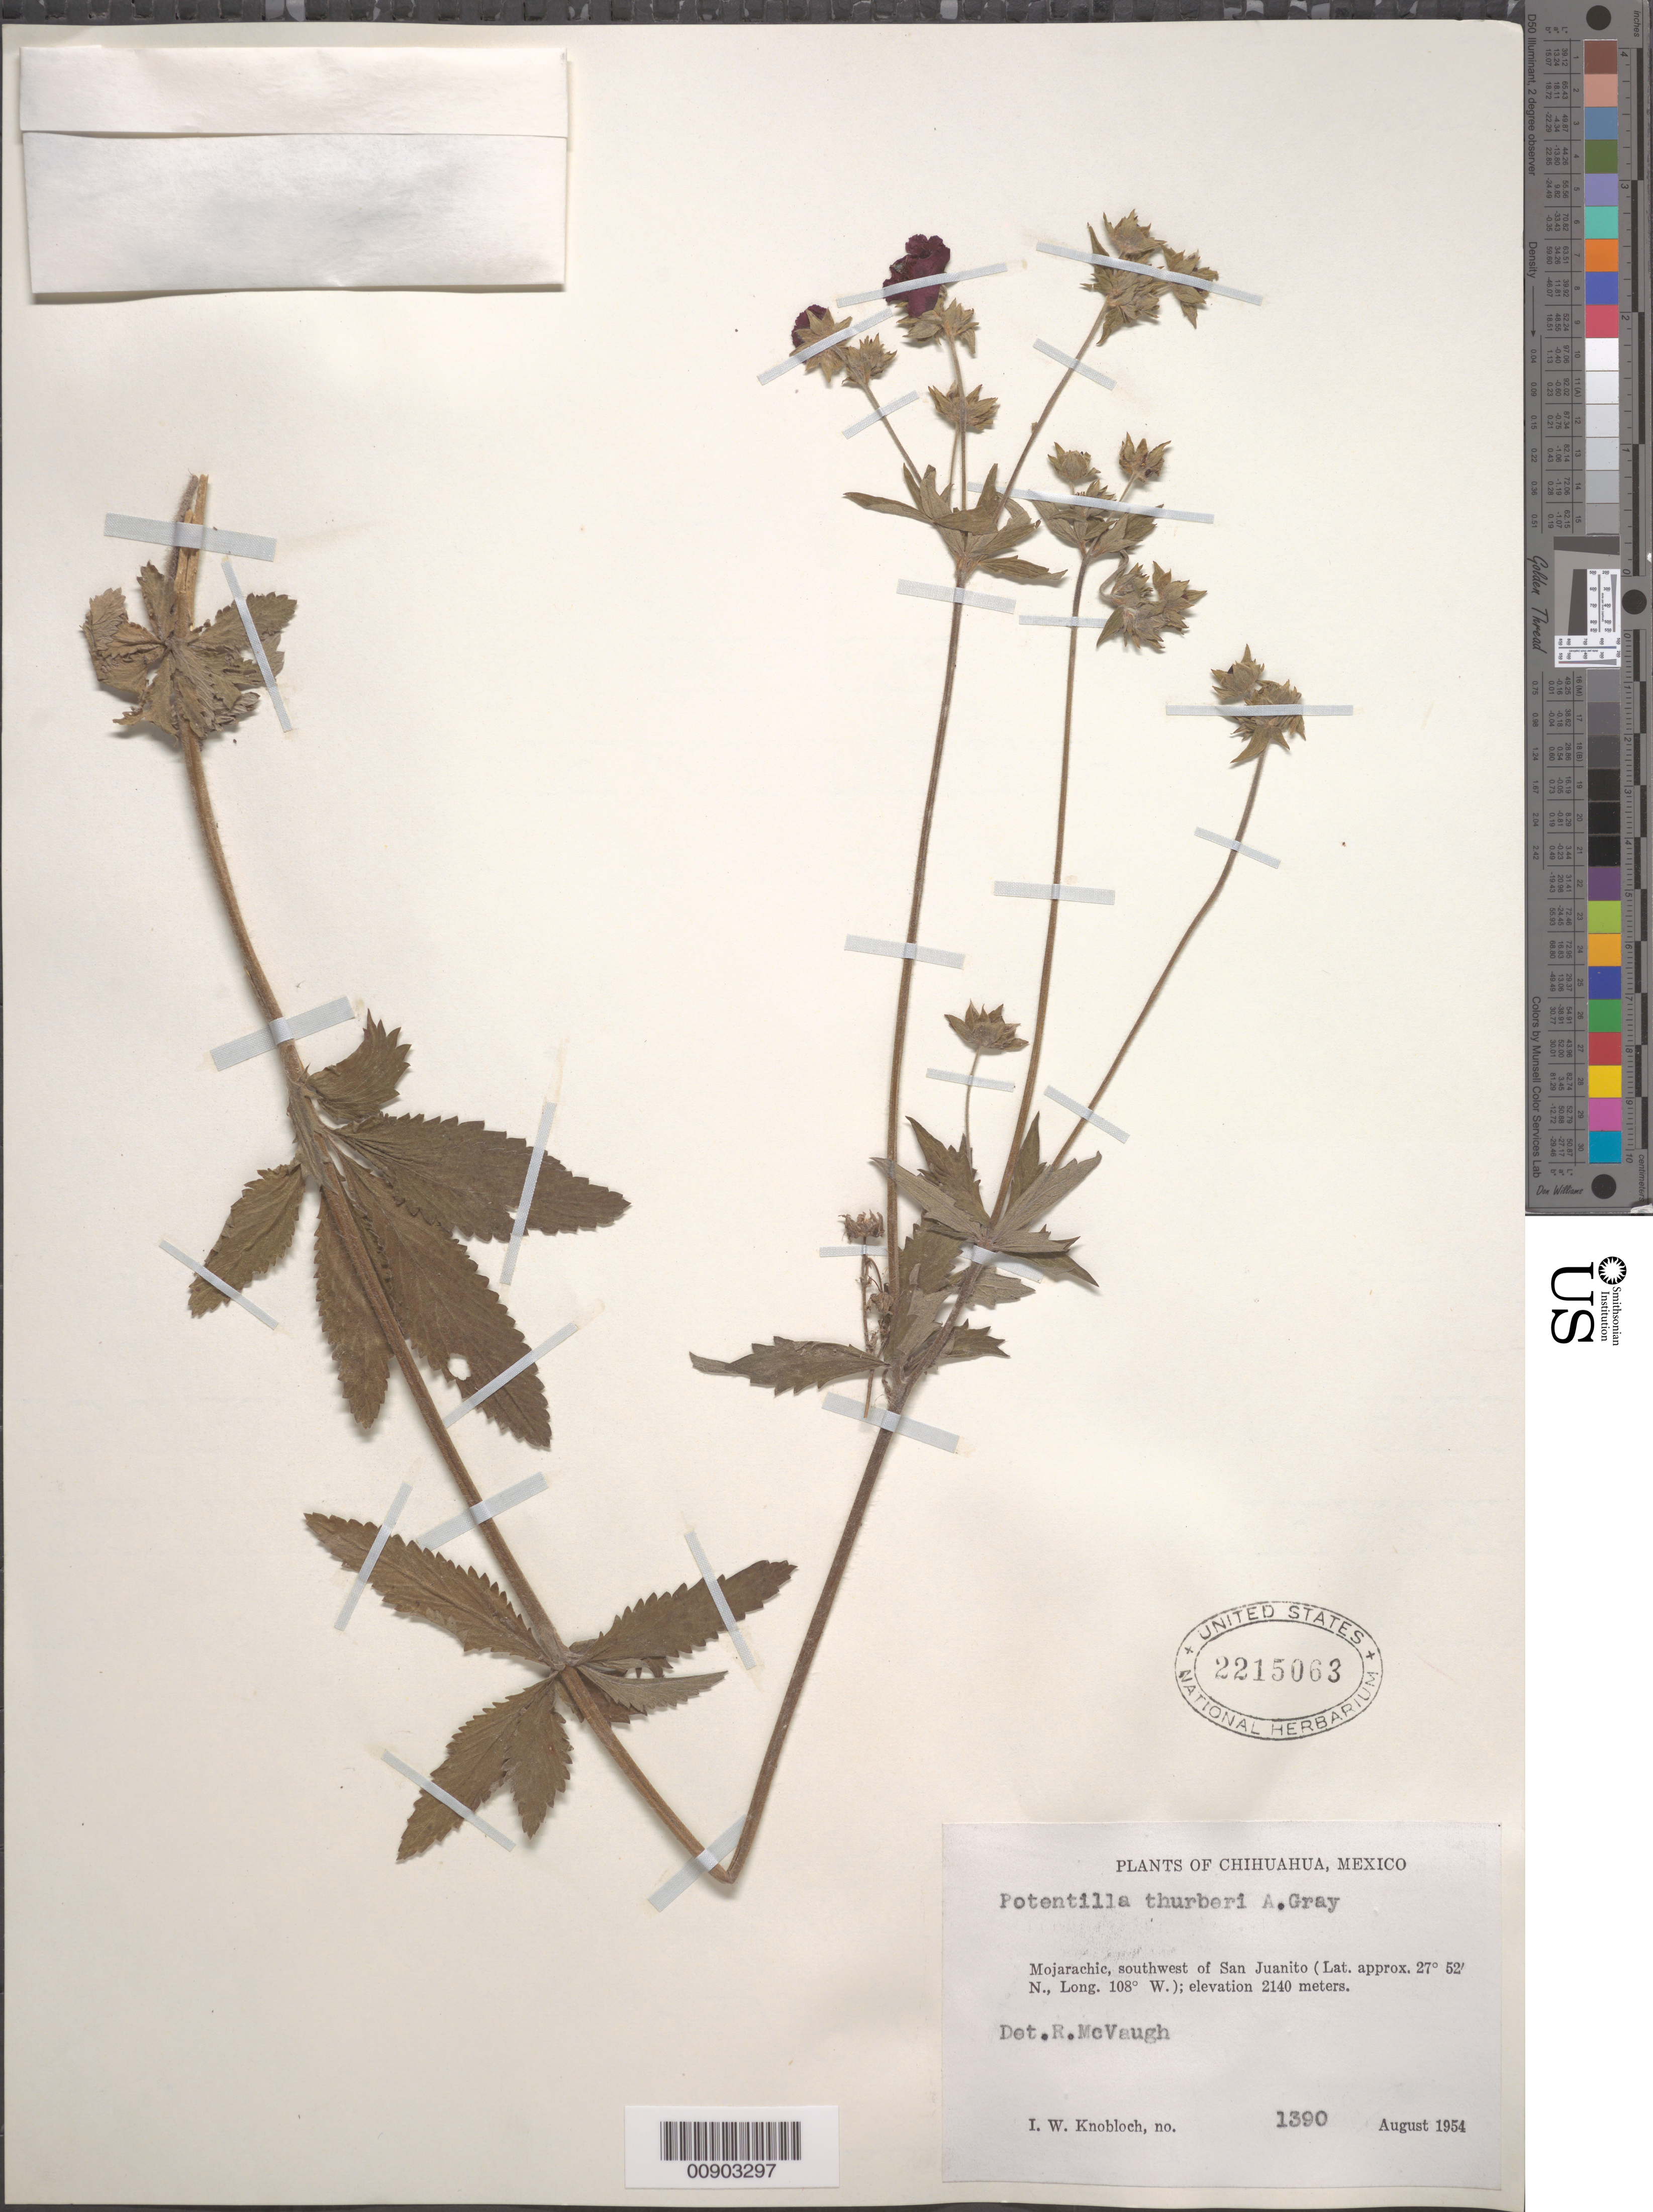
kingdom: Plantae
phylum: Tracheophyta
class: Magnoliopsida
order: Rosales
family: Rosaceae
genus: Potentilla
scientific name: Potentilla thurberi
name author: A. Gray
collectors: I. W. Knobloch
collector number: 1390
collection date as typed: Aug 1954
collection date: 1954-08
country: Mexico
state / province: Chihuahua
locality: Mojarachic, southwest of San Juanito, Chihuahua.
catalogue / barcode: US 2215063